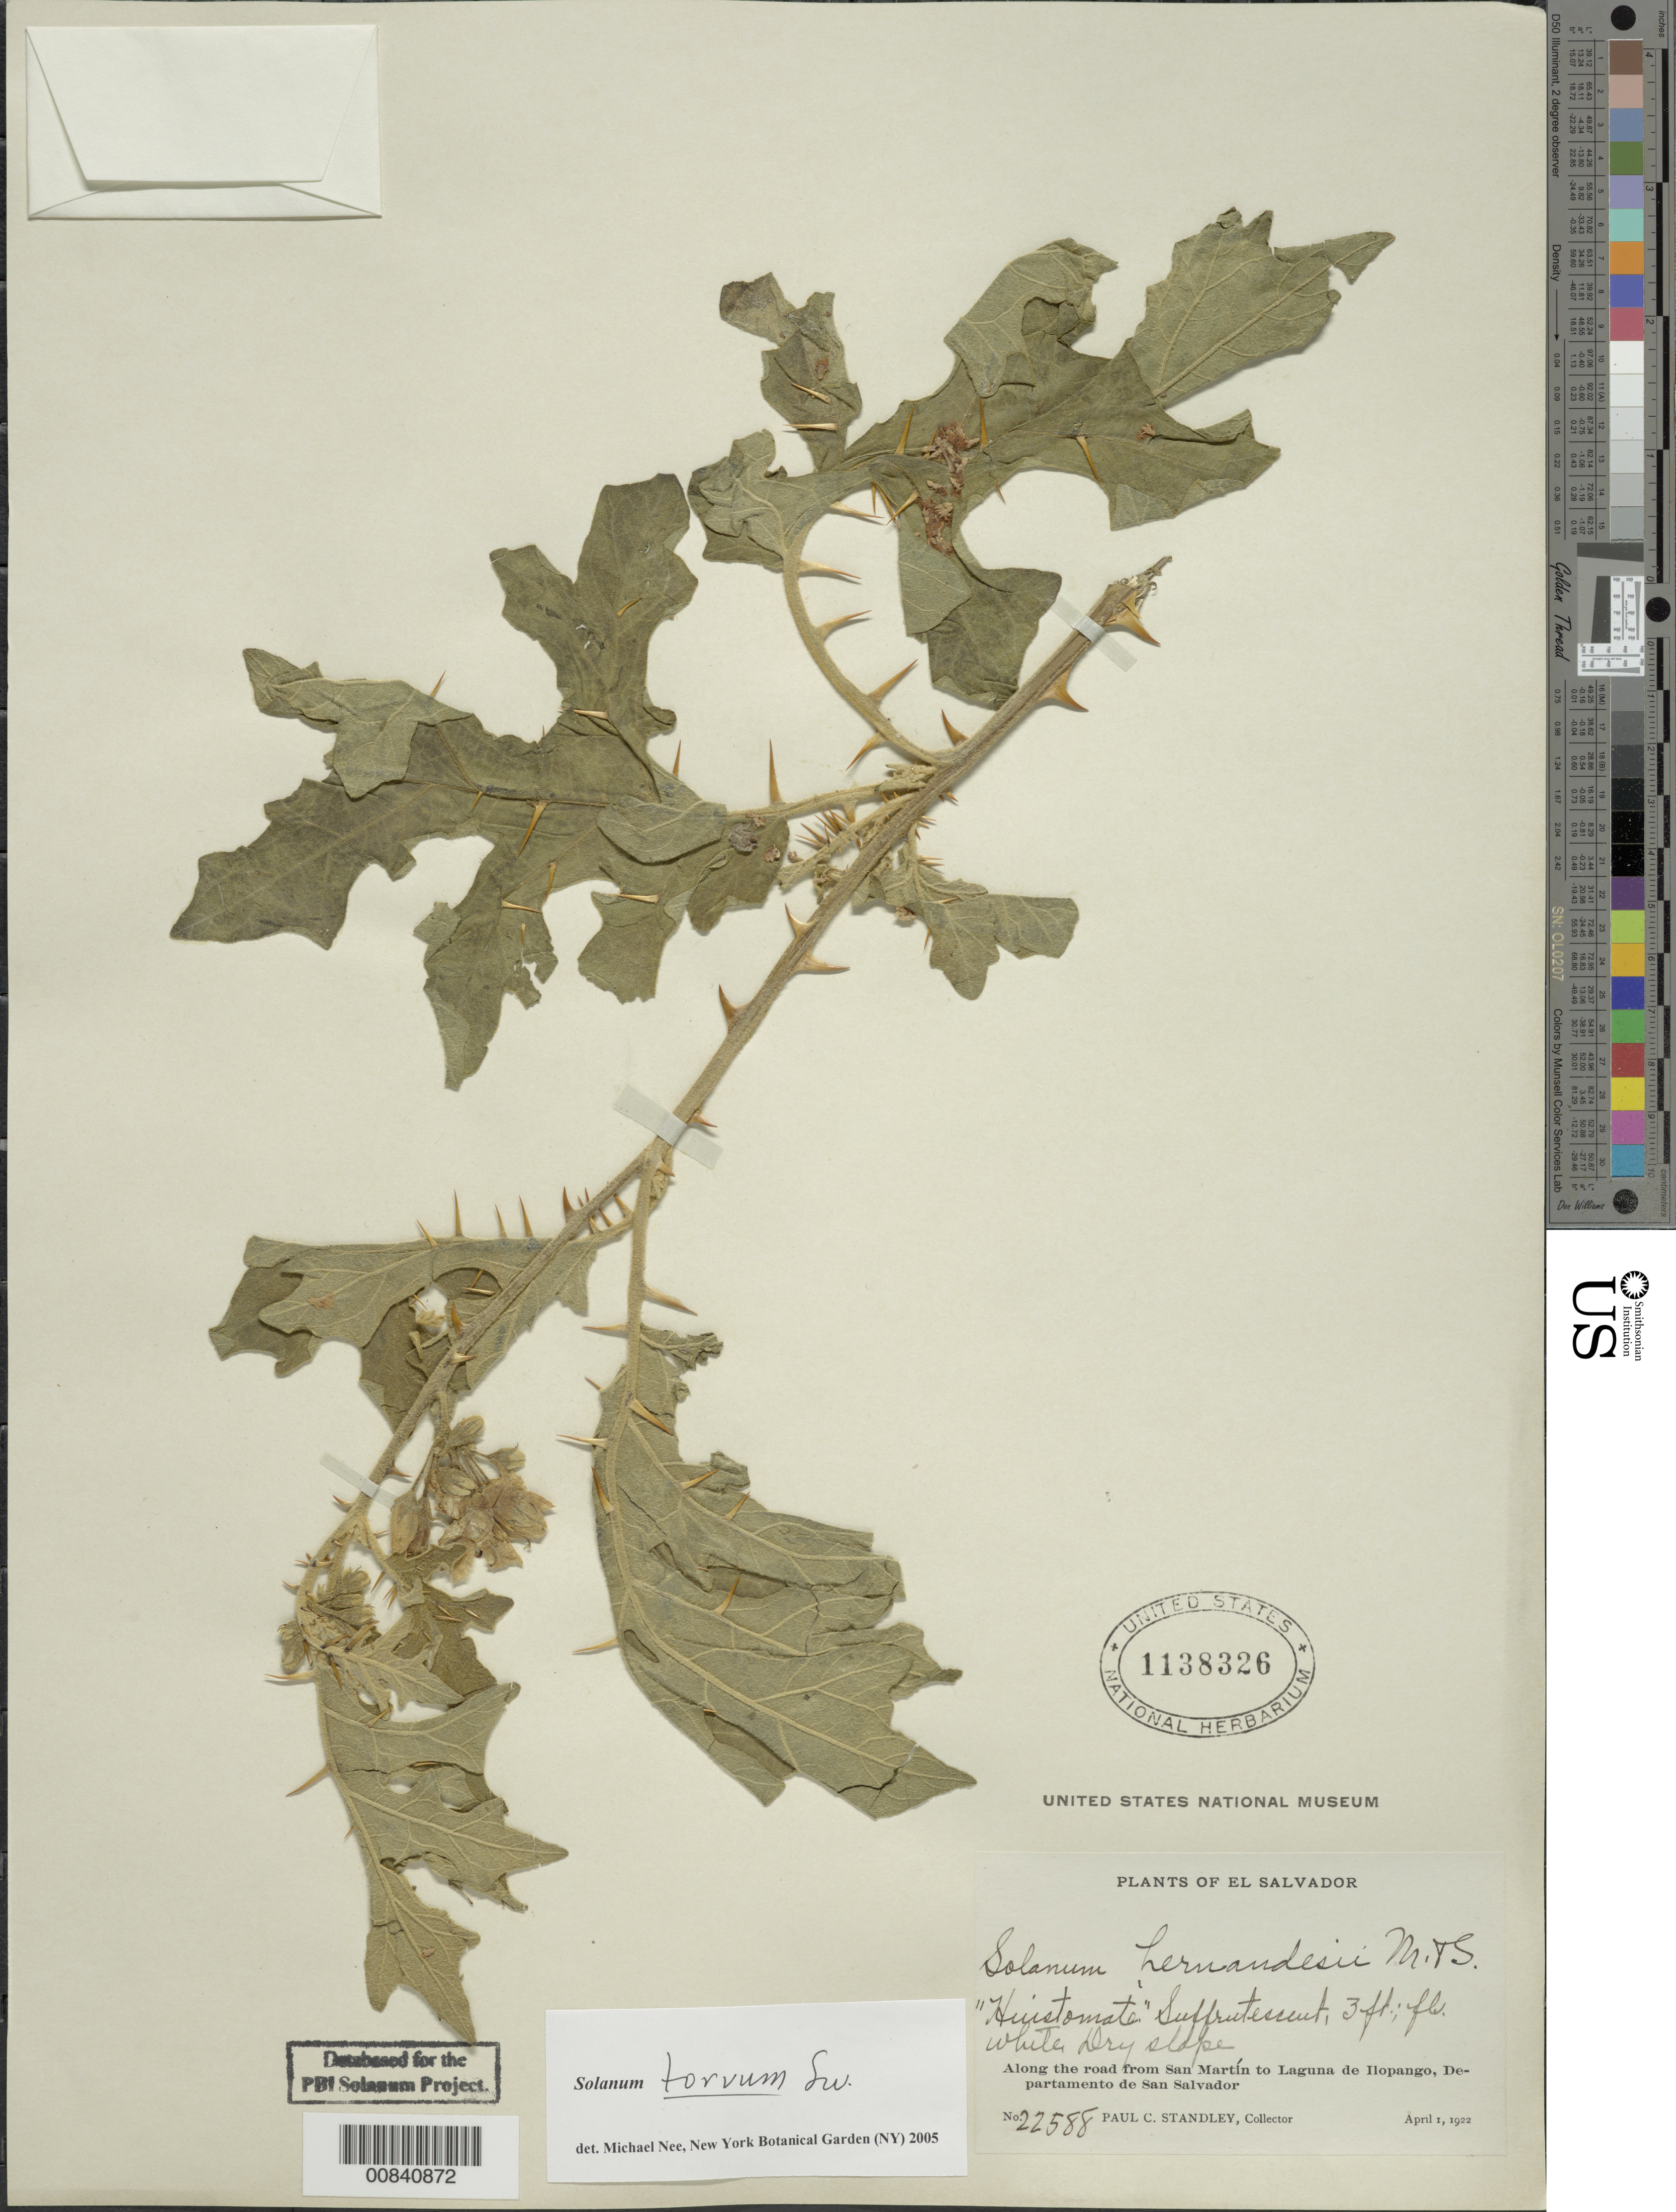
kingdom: Plantae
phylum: Tracheophyta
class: Magnoliopsida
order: Solanales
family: Solanaceae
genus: Solanum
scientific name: Solanum torvum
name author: Sw.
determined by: Nee, Michael H.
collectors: P. C. Standley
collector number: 22588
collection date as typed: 1 Apr 1922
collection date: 1922-04-01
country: El Salvador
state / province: San Salvador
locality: Along the road from San Martín to Laguna de Llopango.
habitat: Dry slope.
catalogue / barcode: US 1138326